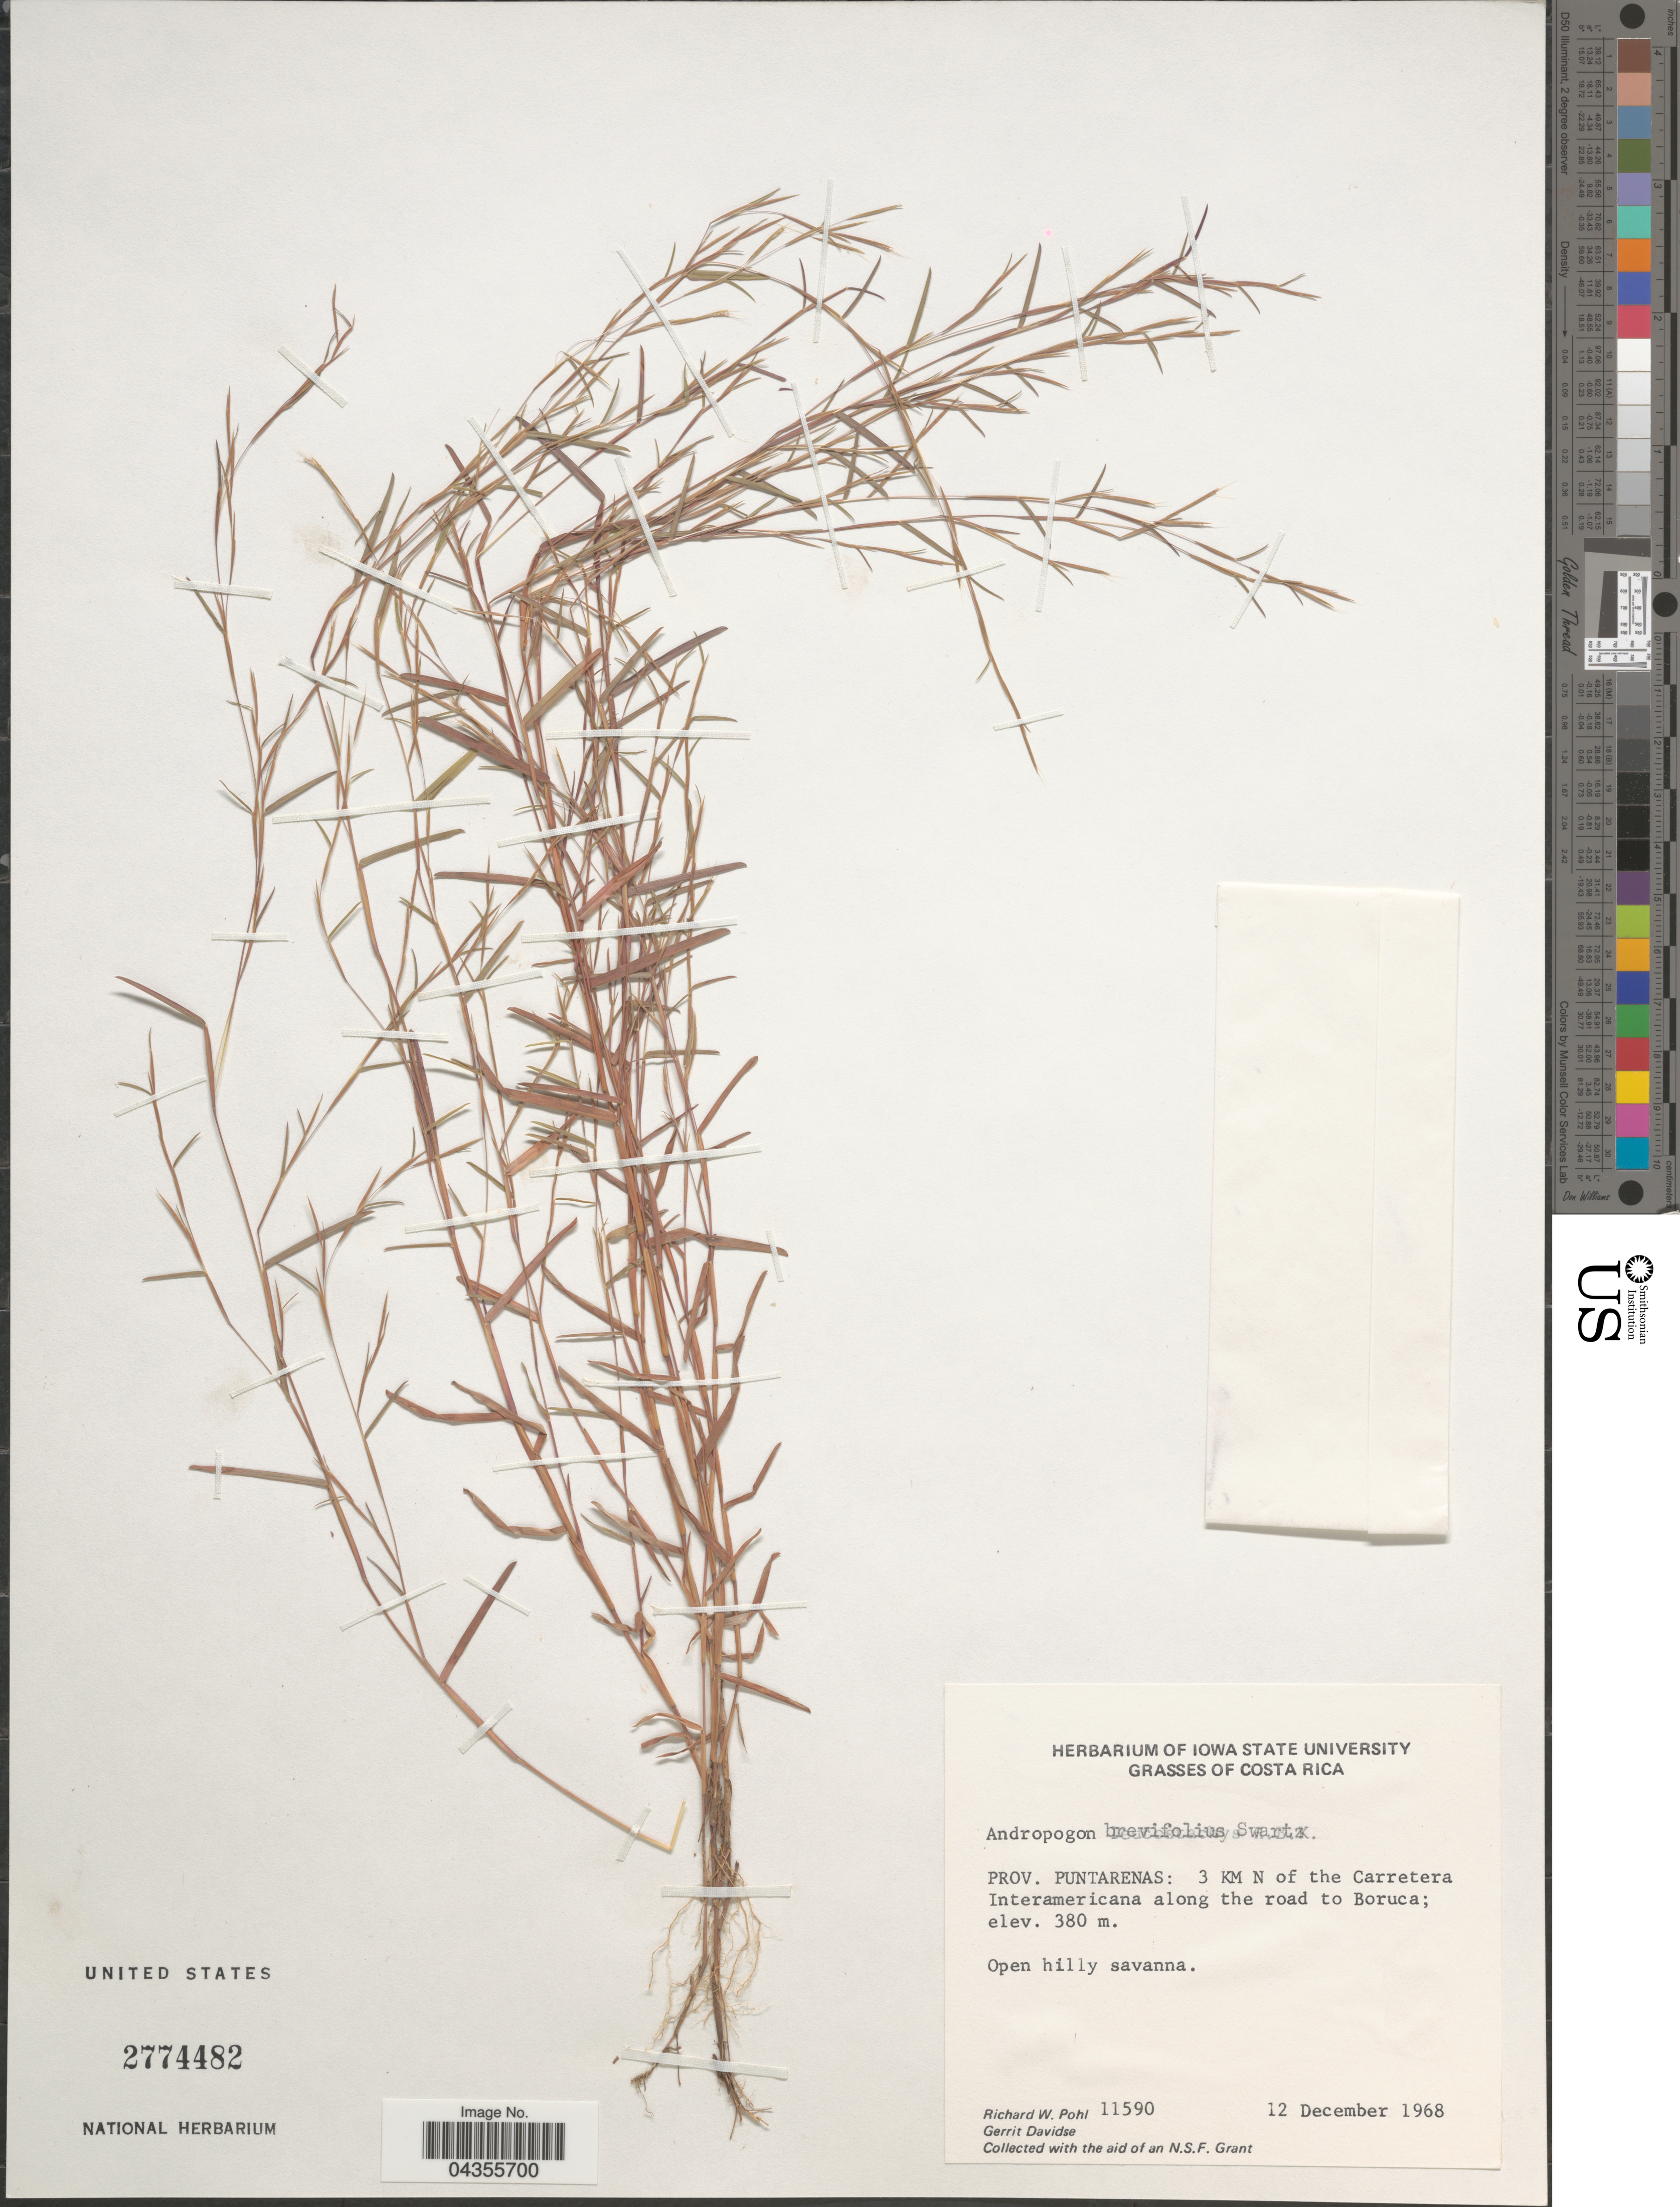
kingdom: Plantae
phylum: Tracheophyta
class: Liliopsida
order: Poales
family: Poaceae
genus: Schizachyrium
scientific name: Schizachyrium brevifolium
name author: (Sw.) Nees ex Büse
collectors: R. W. Pohl & G. Davidse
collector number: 11590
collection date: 1968-12-12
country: Costa Rica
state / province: Puntarenas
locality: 3 KM N of the Carretera Interamericana along the road to Boruca.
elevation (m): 380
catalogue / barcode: US 2774482